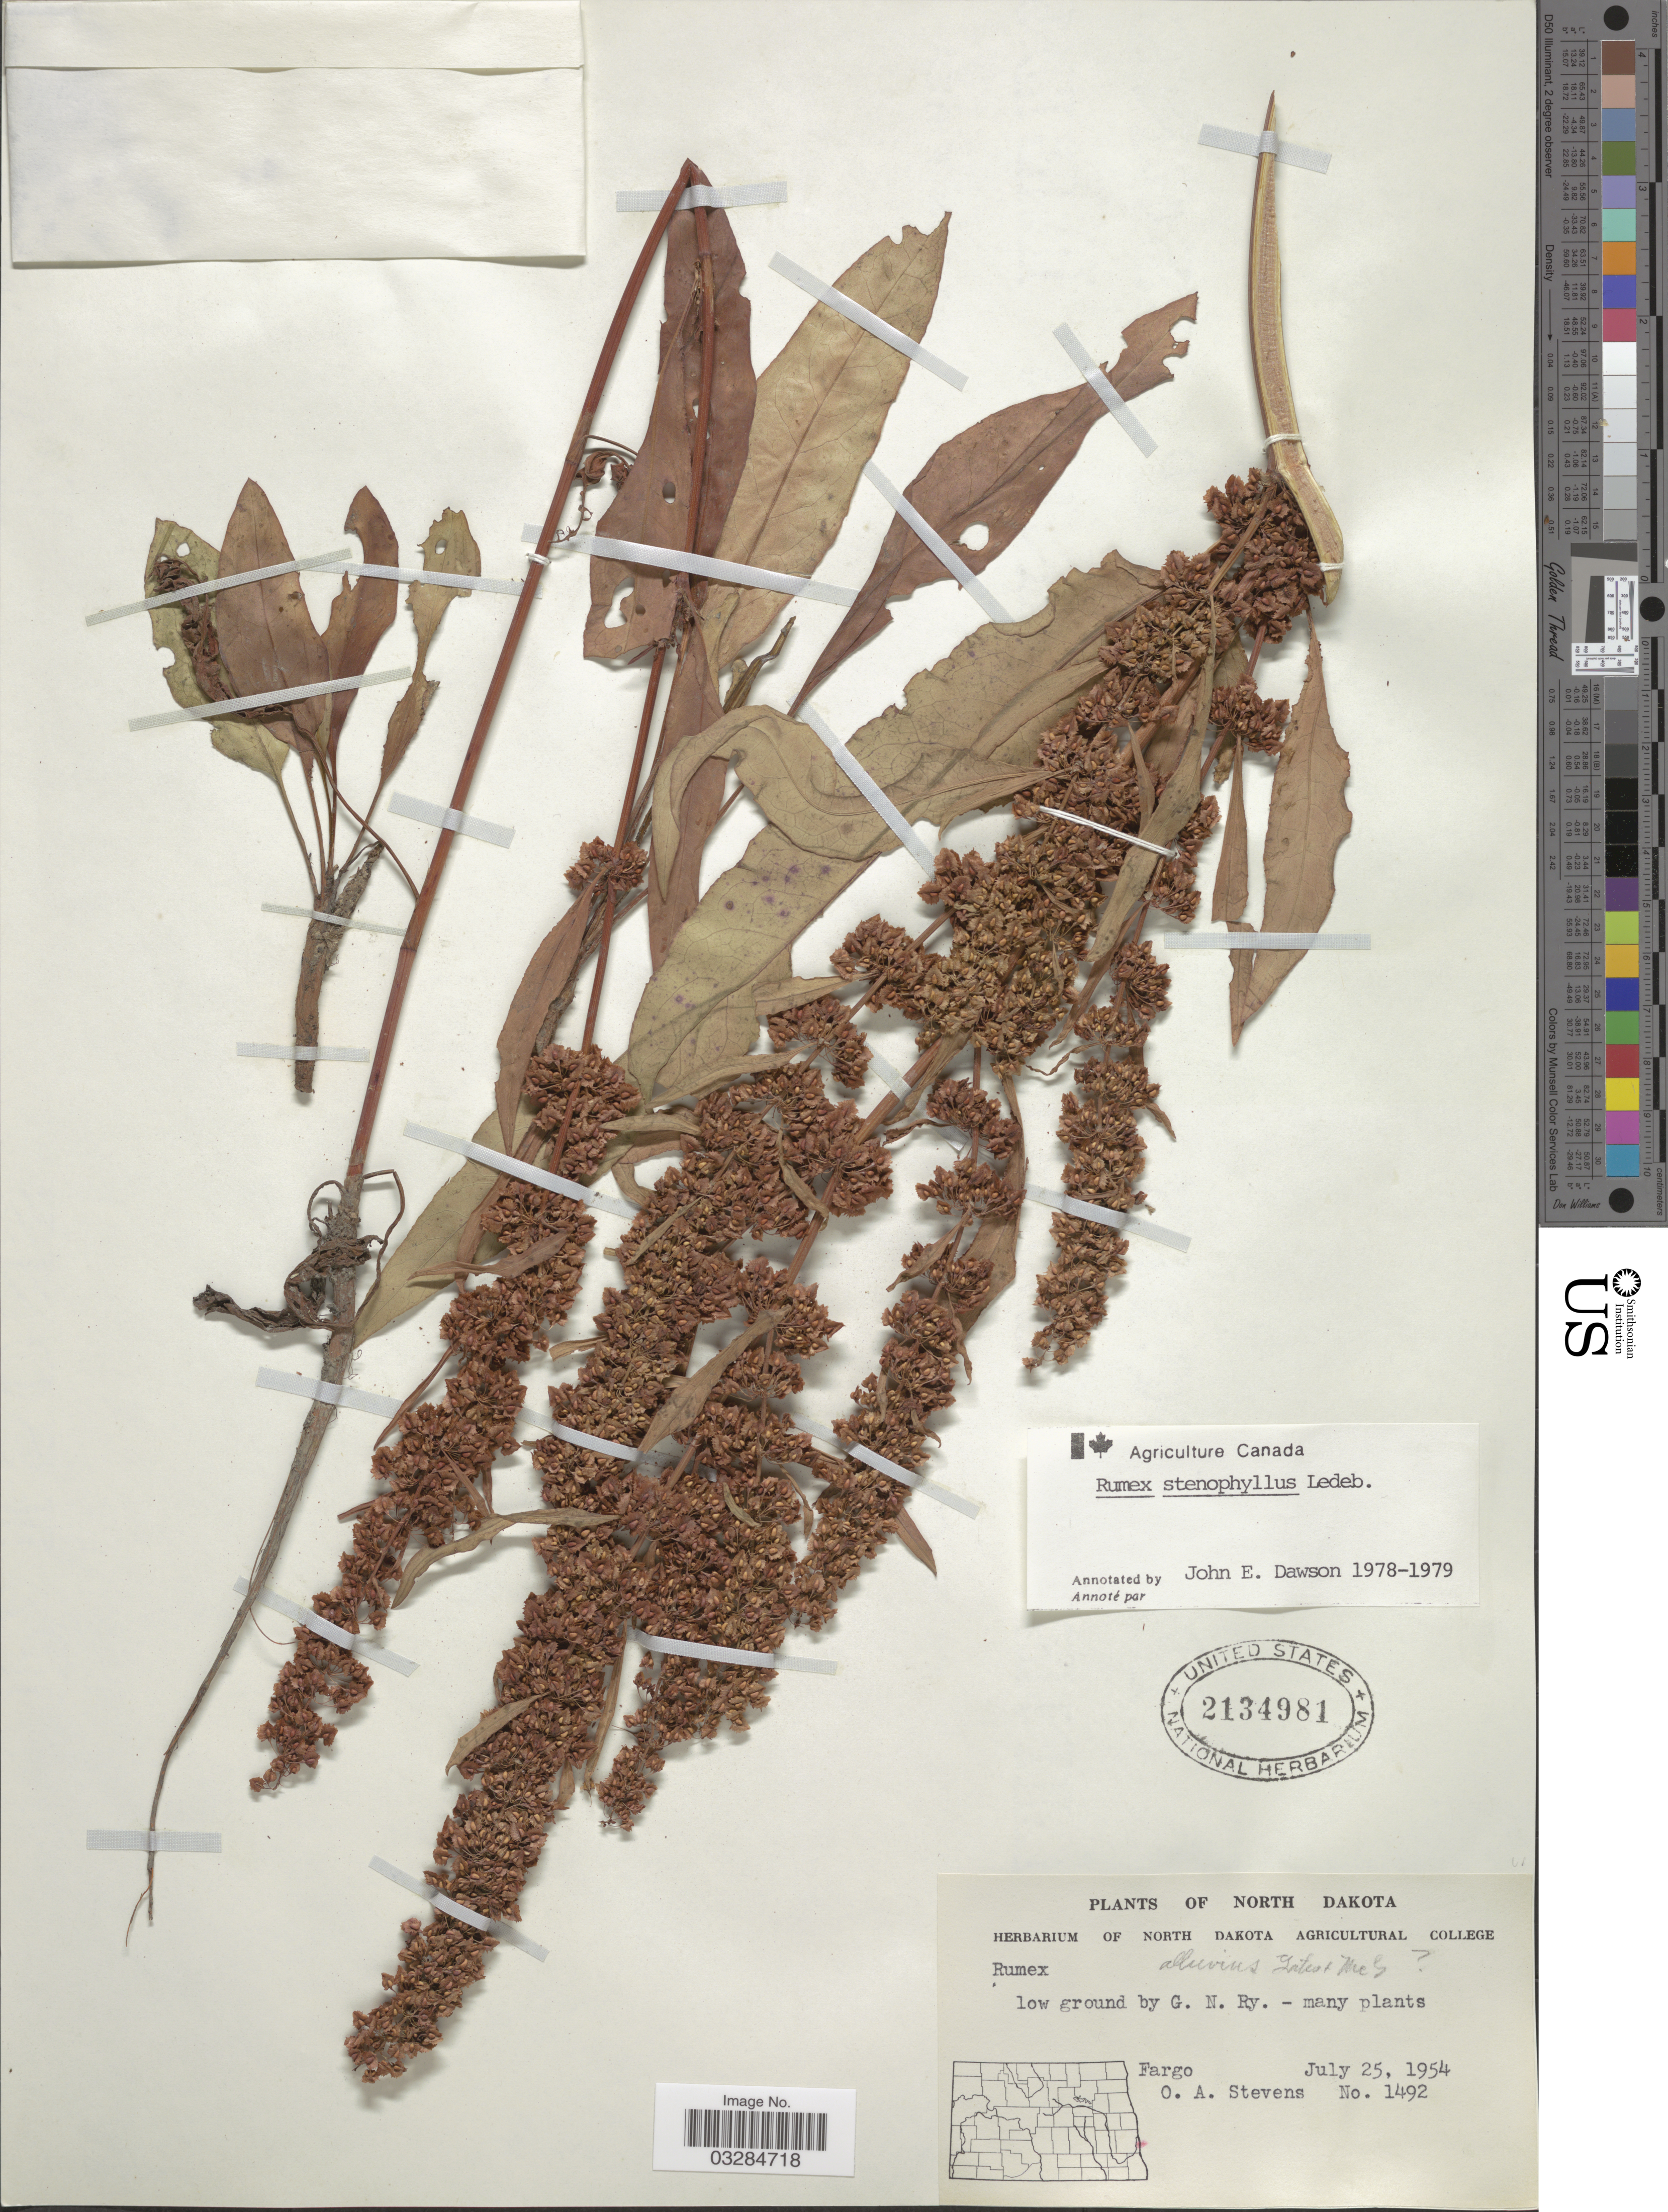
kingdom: Plantae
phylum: Tracheophyta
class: Magnoliopsida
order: Caryophyllales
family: Polygonaceae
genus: Rumex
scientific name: Rumex stenophyllus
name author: Ledeb.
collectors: O. A. Stevens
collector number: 1492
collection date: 1954-07-25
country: United States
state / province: North Dakota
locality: Low ground by G. N. Ry. Fargo.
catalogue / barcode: US 2134981